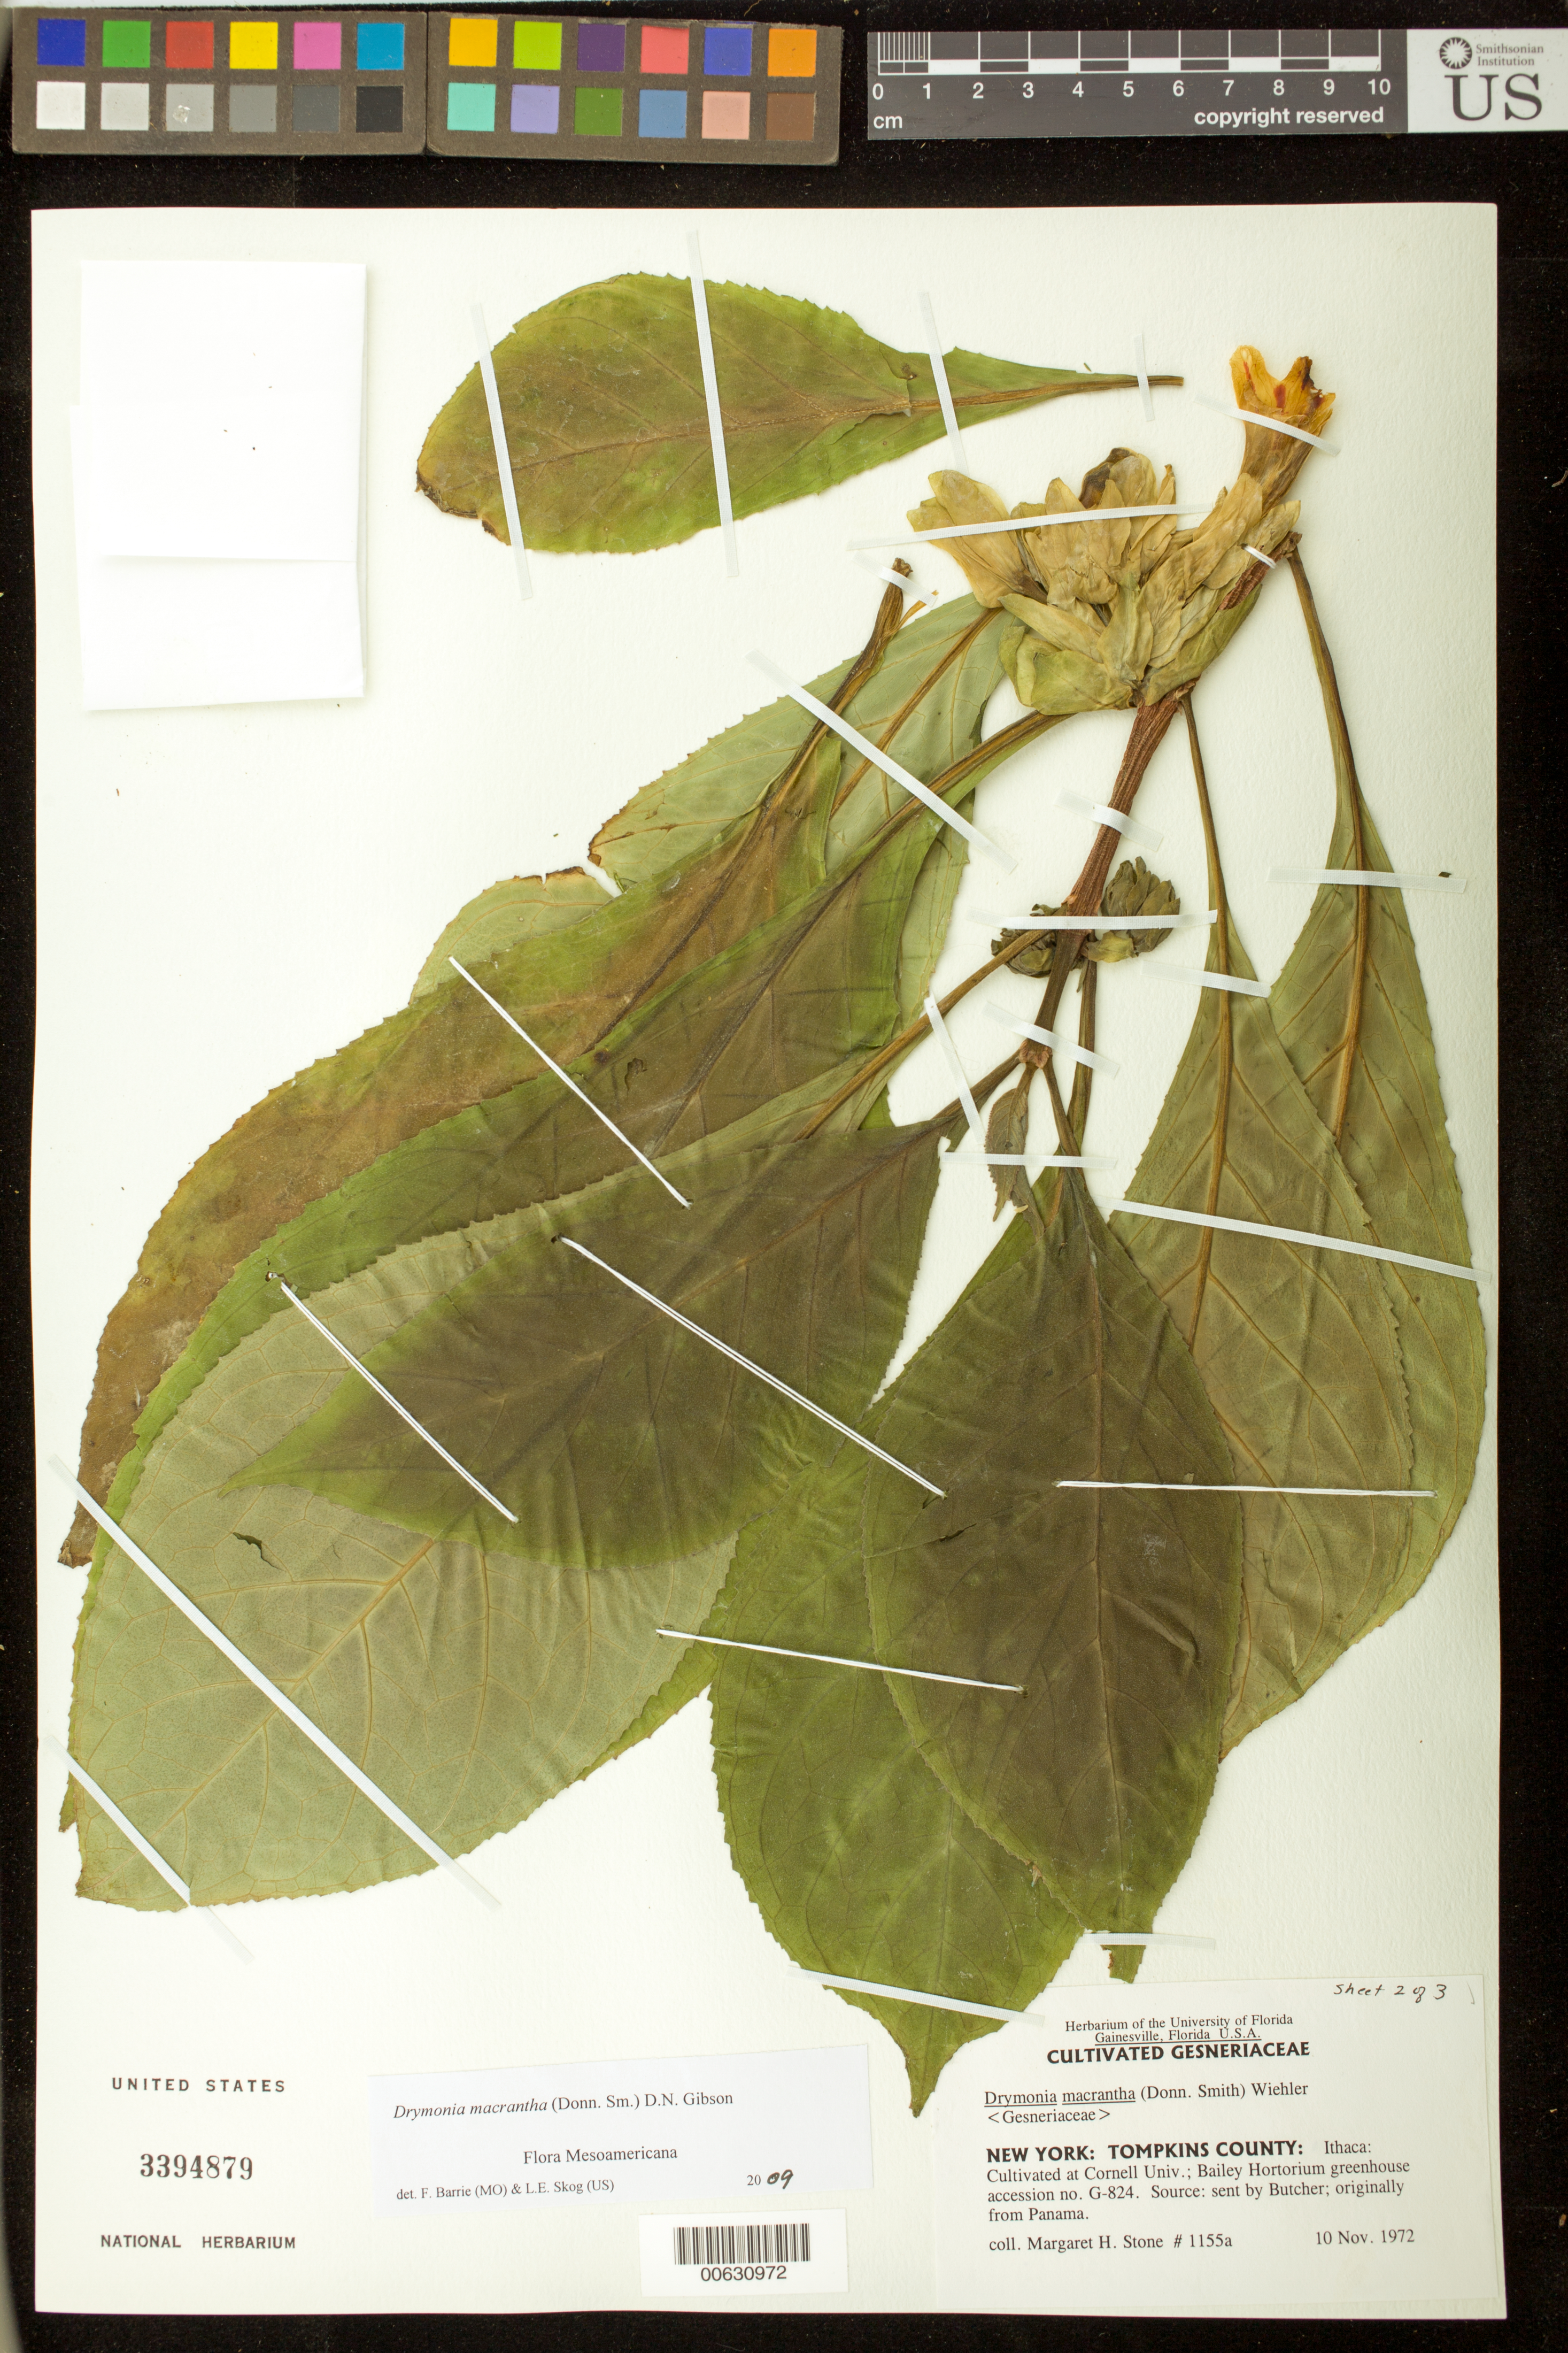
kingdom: Plantae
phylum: Tracheophyta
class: Magnoliopsida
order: Lamiales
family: Gesneriaceae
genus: Drymonia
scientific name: Drymonia macrantha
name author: (Donn. Sm.) D.N. Gibson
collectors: M. Stone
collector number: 1155 a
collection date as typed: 10 Nov 1972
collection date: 1972-11-10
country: Panama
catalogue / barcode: US 3394879